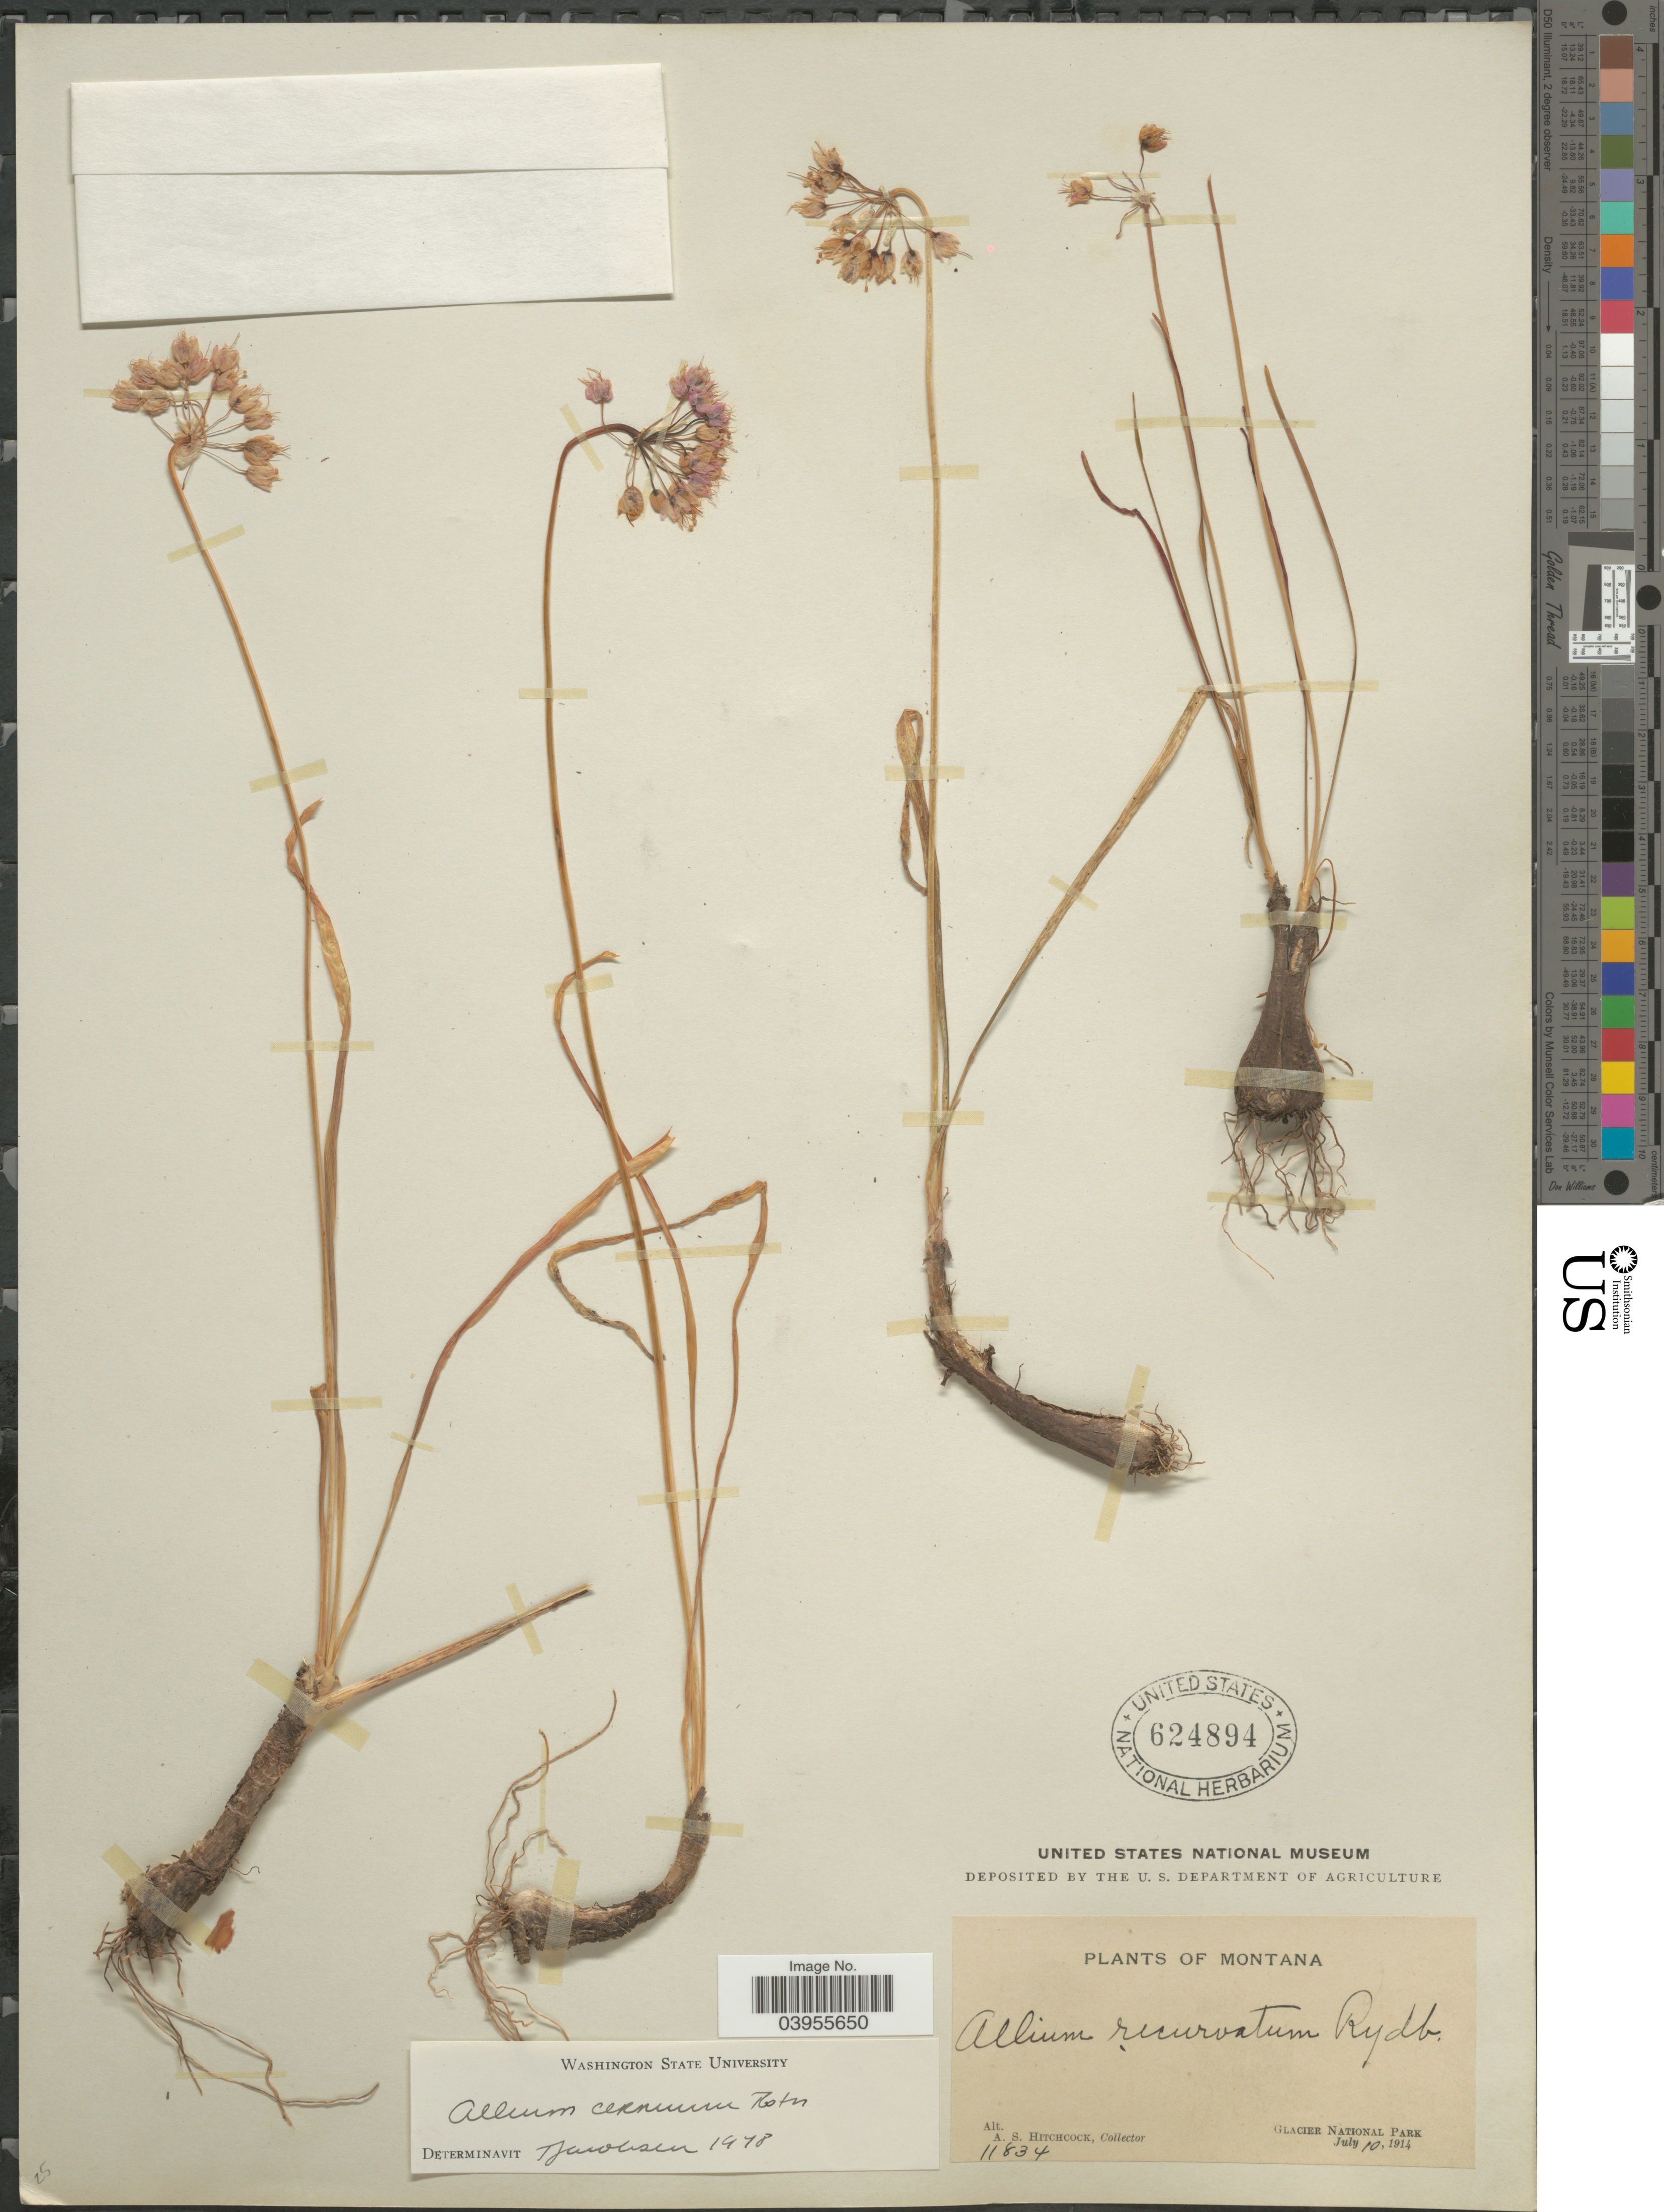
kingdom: Plantae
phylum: Tracheophyta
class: Liliopsida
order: Asparagales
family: Amaryllidaceae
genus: Allium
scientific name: Allium cernuum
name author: Roth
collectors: A. S. Hitchcock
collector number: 11834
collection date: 1914-07-10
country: United States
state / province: Montana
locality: Glacier National Park.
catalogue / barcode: US 624894